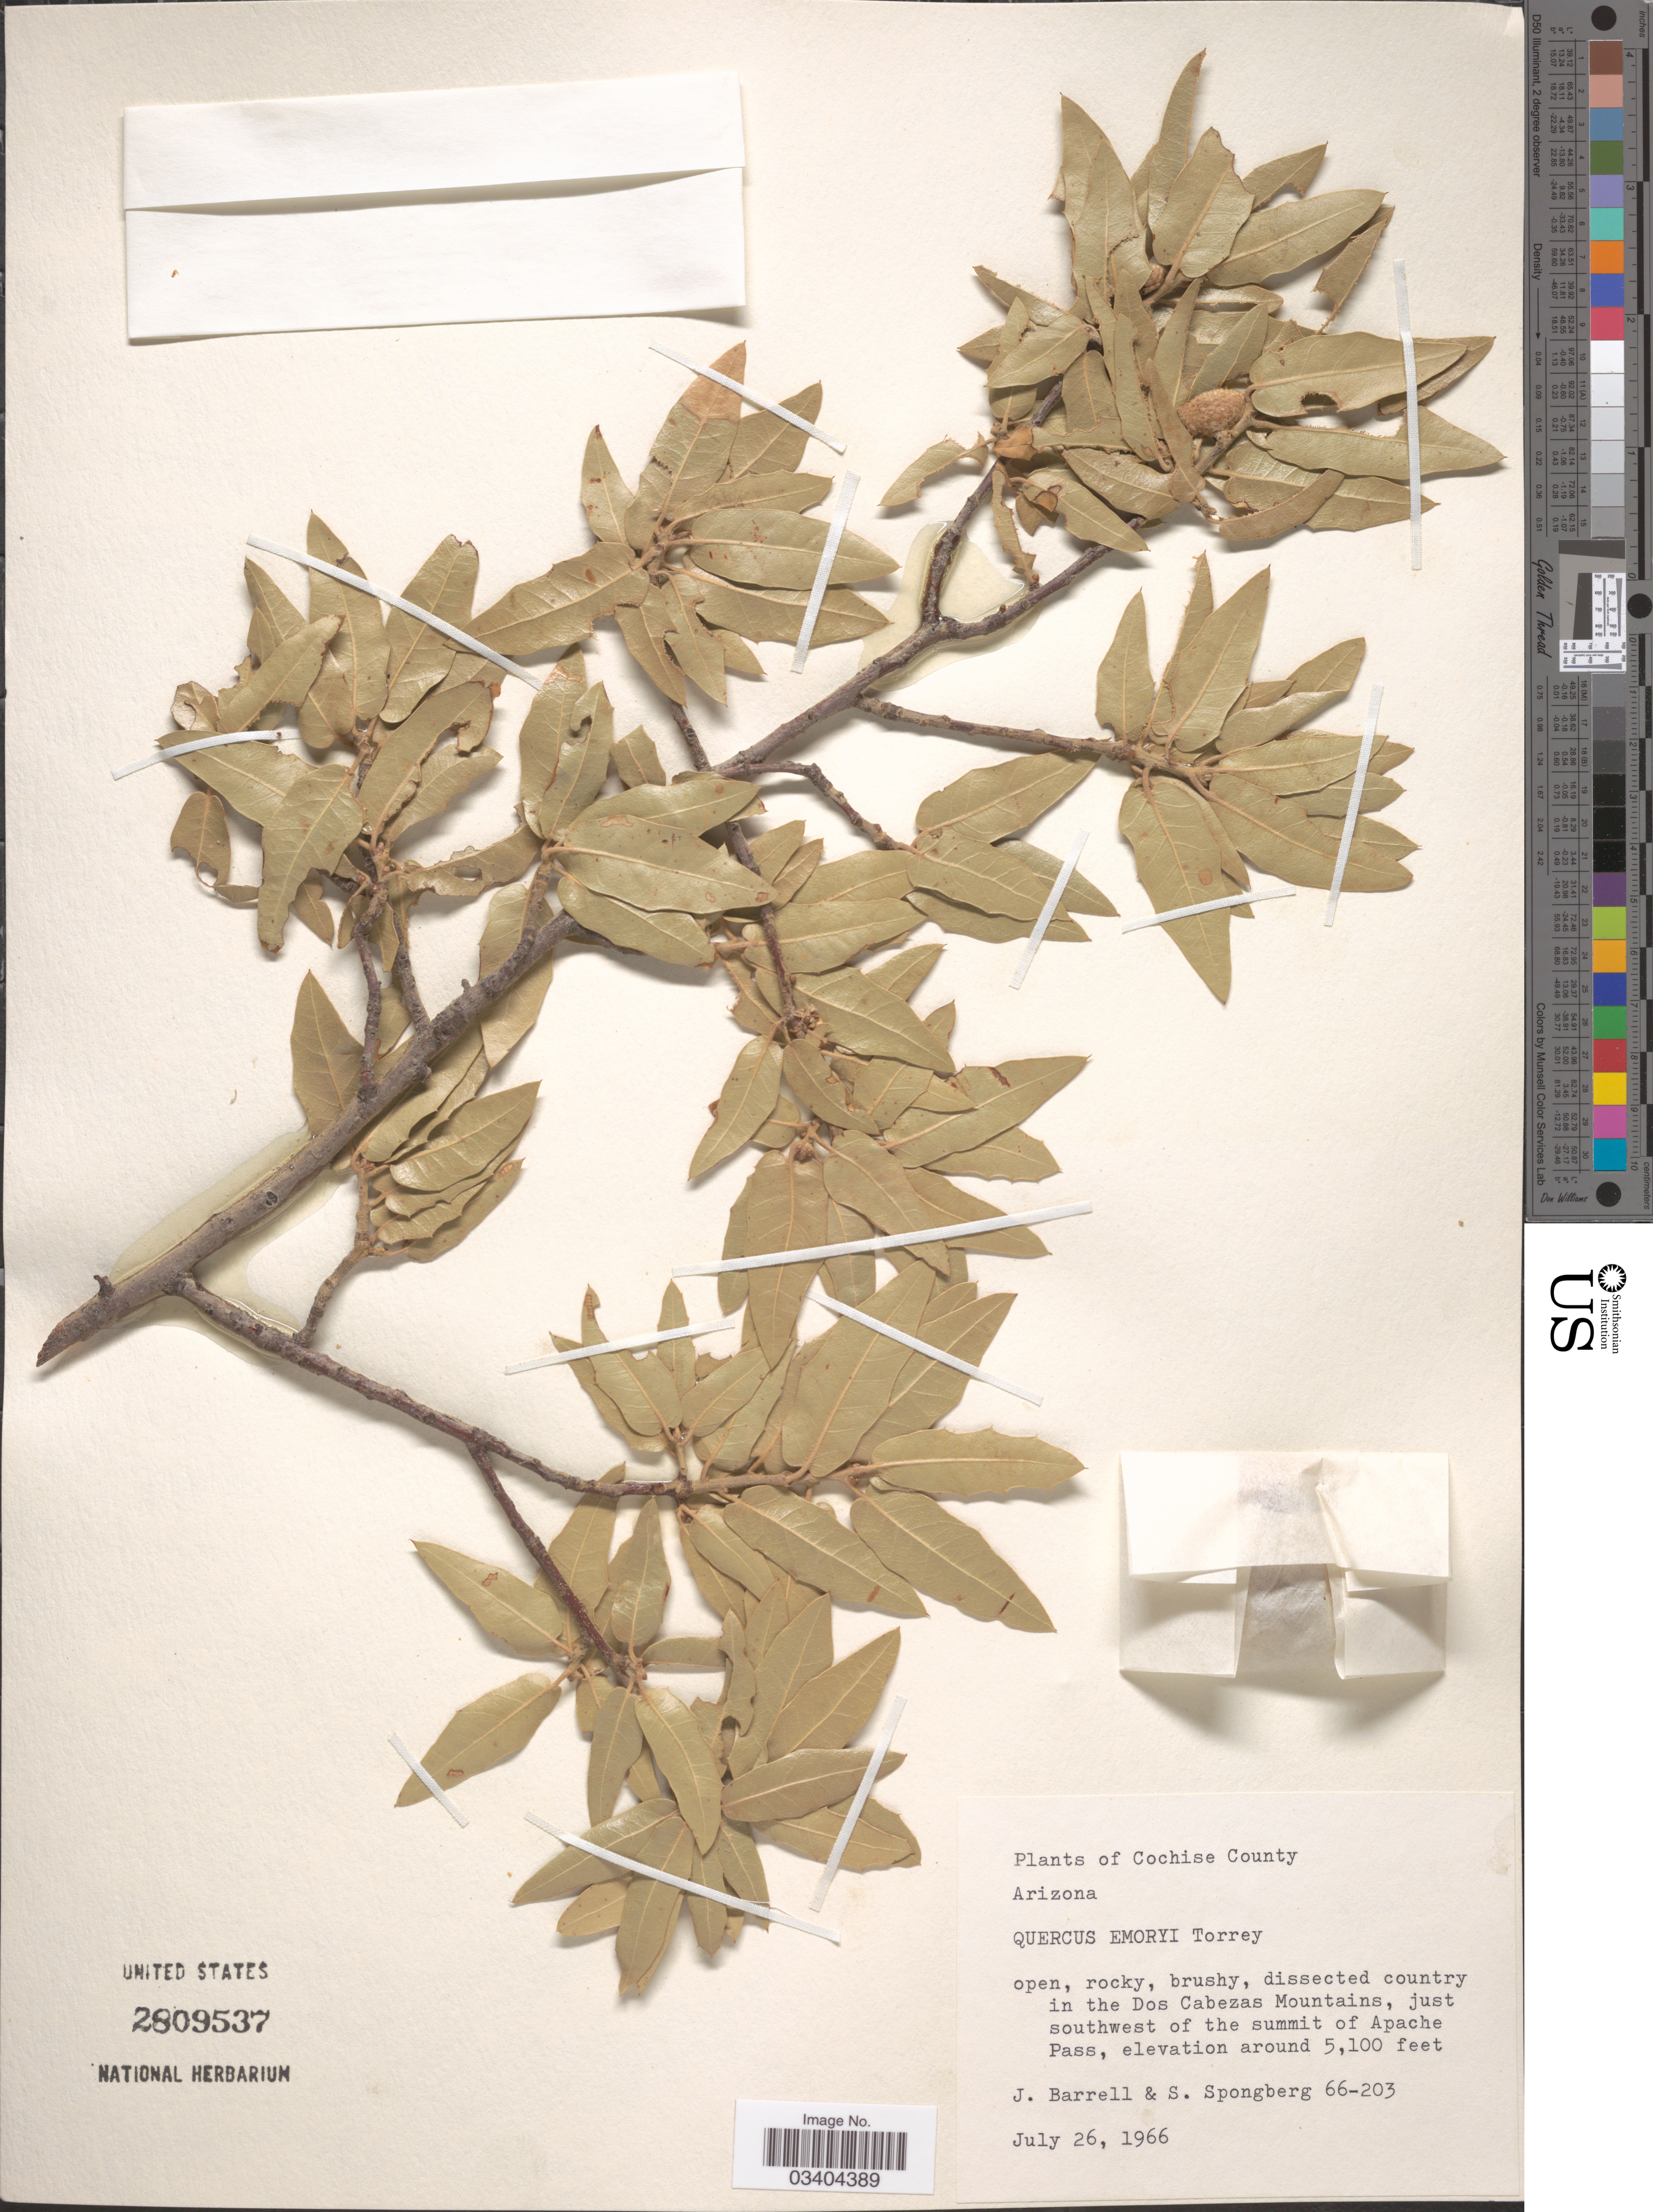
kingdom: Plantae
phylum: Tracheophyta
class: Magnoliopsida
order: Fagales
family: Fagaceae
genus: Quercus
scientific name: Quercus emoryi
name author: Torr. in Emory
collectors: J. Barrell & S. A.Spongberg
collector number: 66-203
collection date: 1966-07-26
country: United States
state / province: Arizona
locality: Cochise County, open, rocky, brushy, dissected country in the Dos Cabezas Mountains, just southwest of the summit of Apache Pass.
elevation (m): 1554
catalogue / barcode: US 2809537